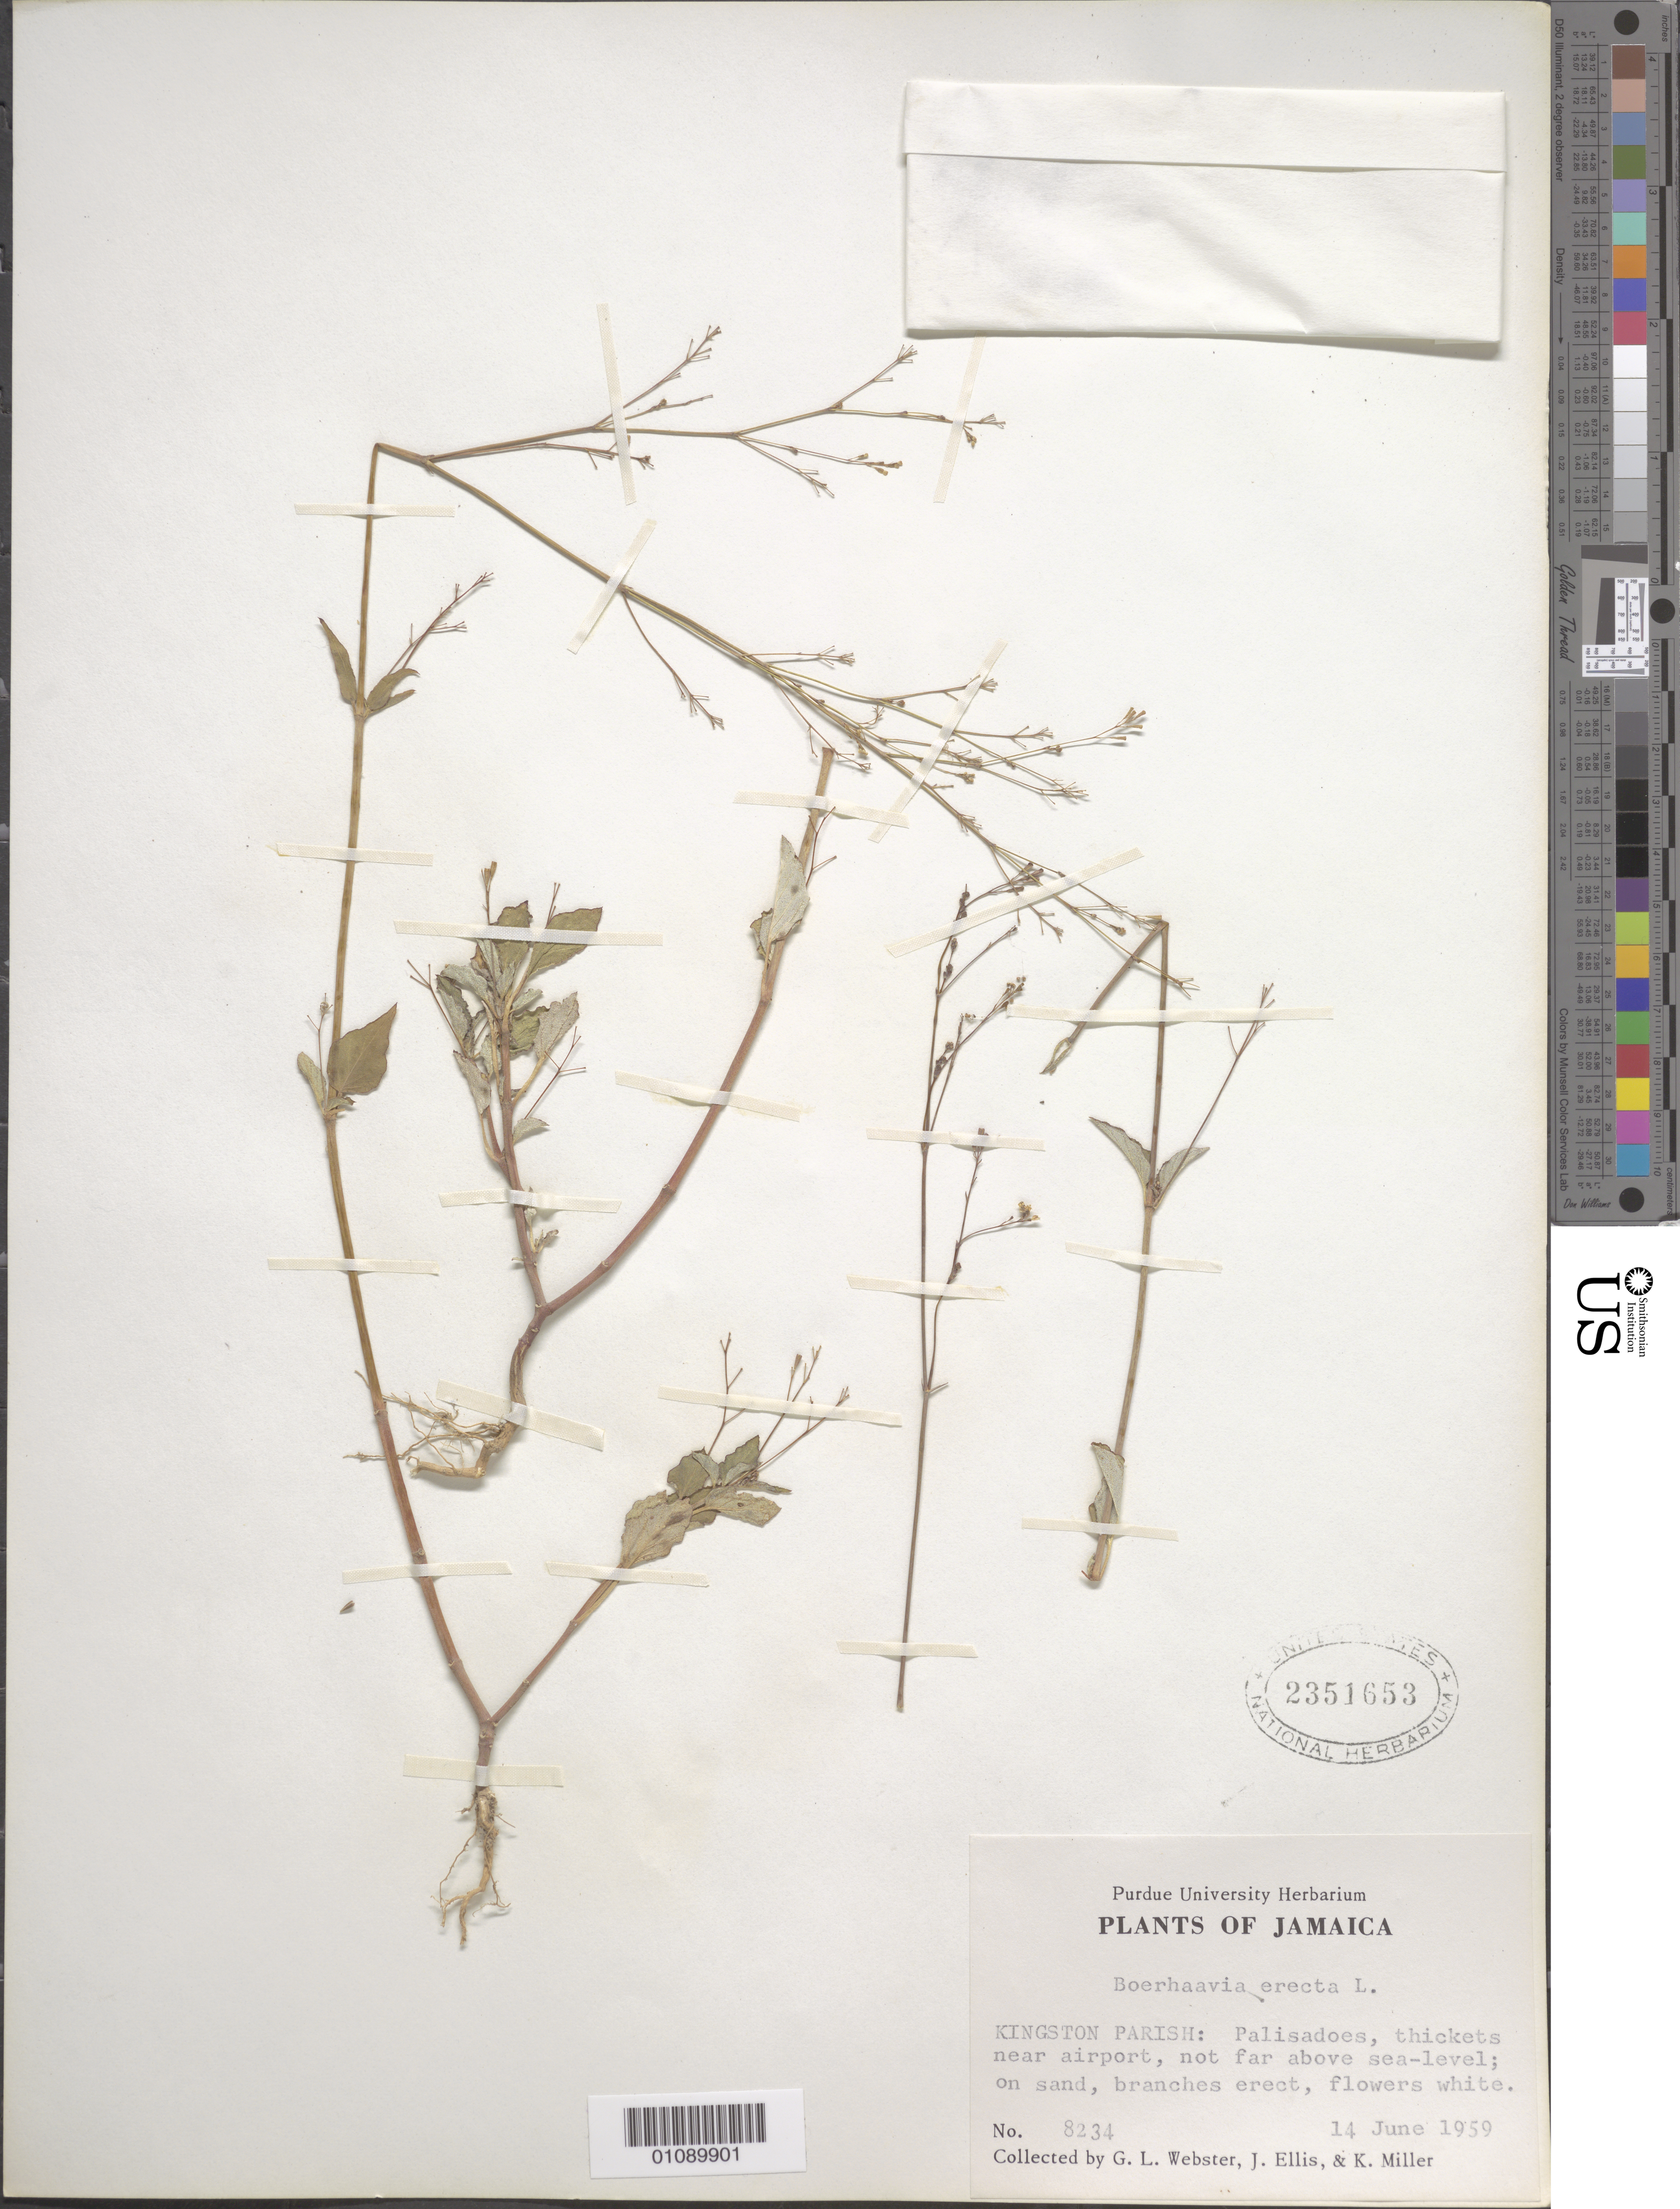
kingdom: Plantae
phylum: Tracheophyta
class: Magnoliopsida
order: Caryophyllales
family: Nyctaginaceae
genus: Boerhavia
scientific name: Boerhavia erecta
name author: L.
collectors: G. L. Webster, J. Ellis & K. Miller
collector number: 8234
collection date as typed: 14 Jun 1959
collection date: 1959-06-14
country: Jamaica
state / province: Kingston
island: Jamaica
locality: Palisadoes, thickets near airport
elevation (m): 0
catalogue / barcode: US 2351653